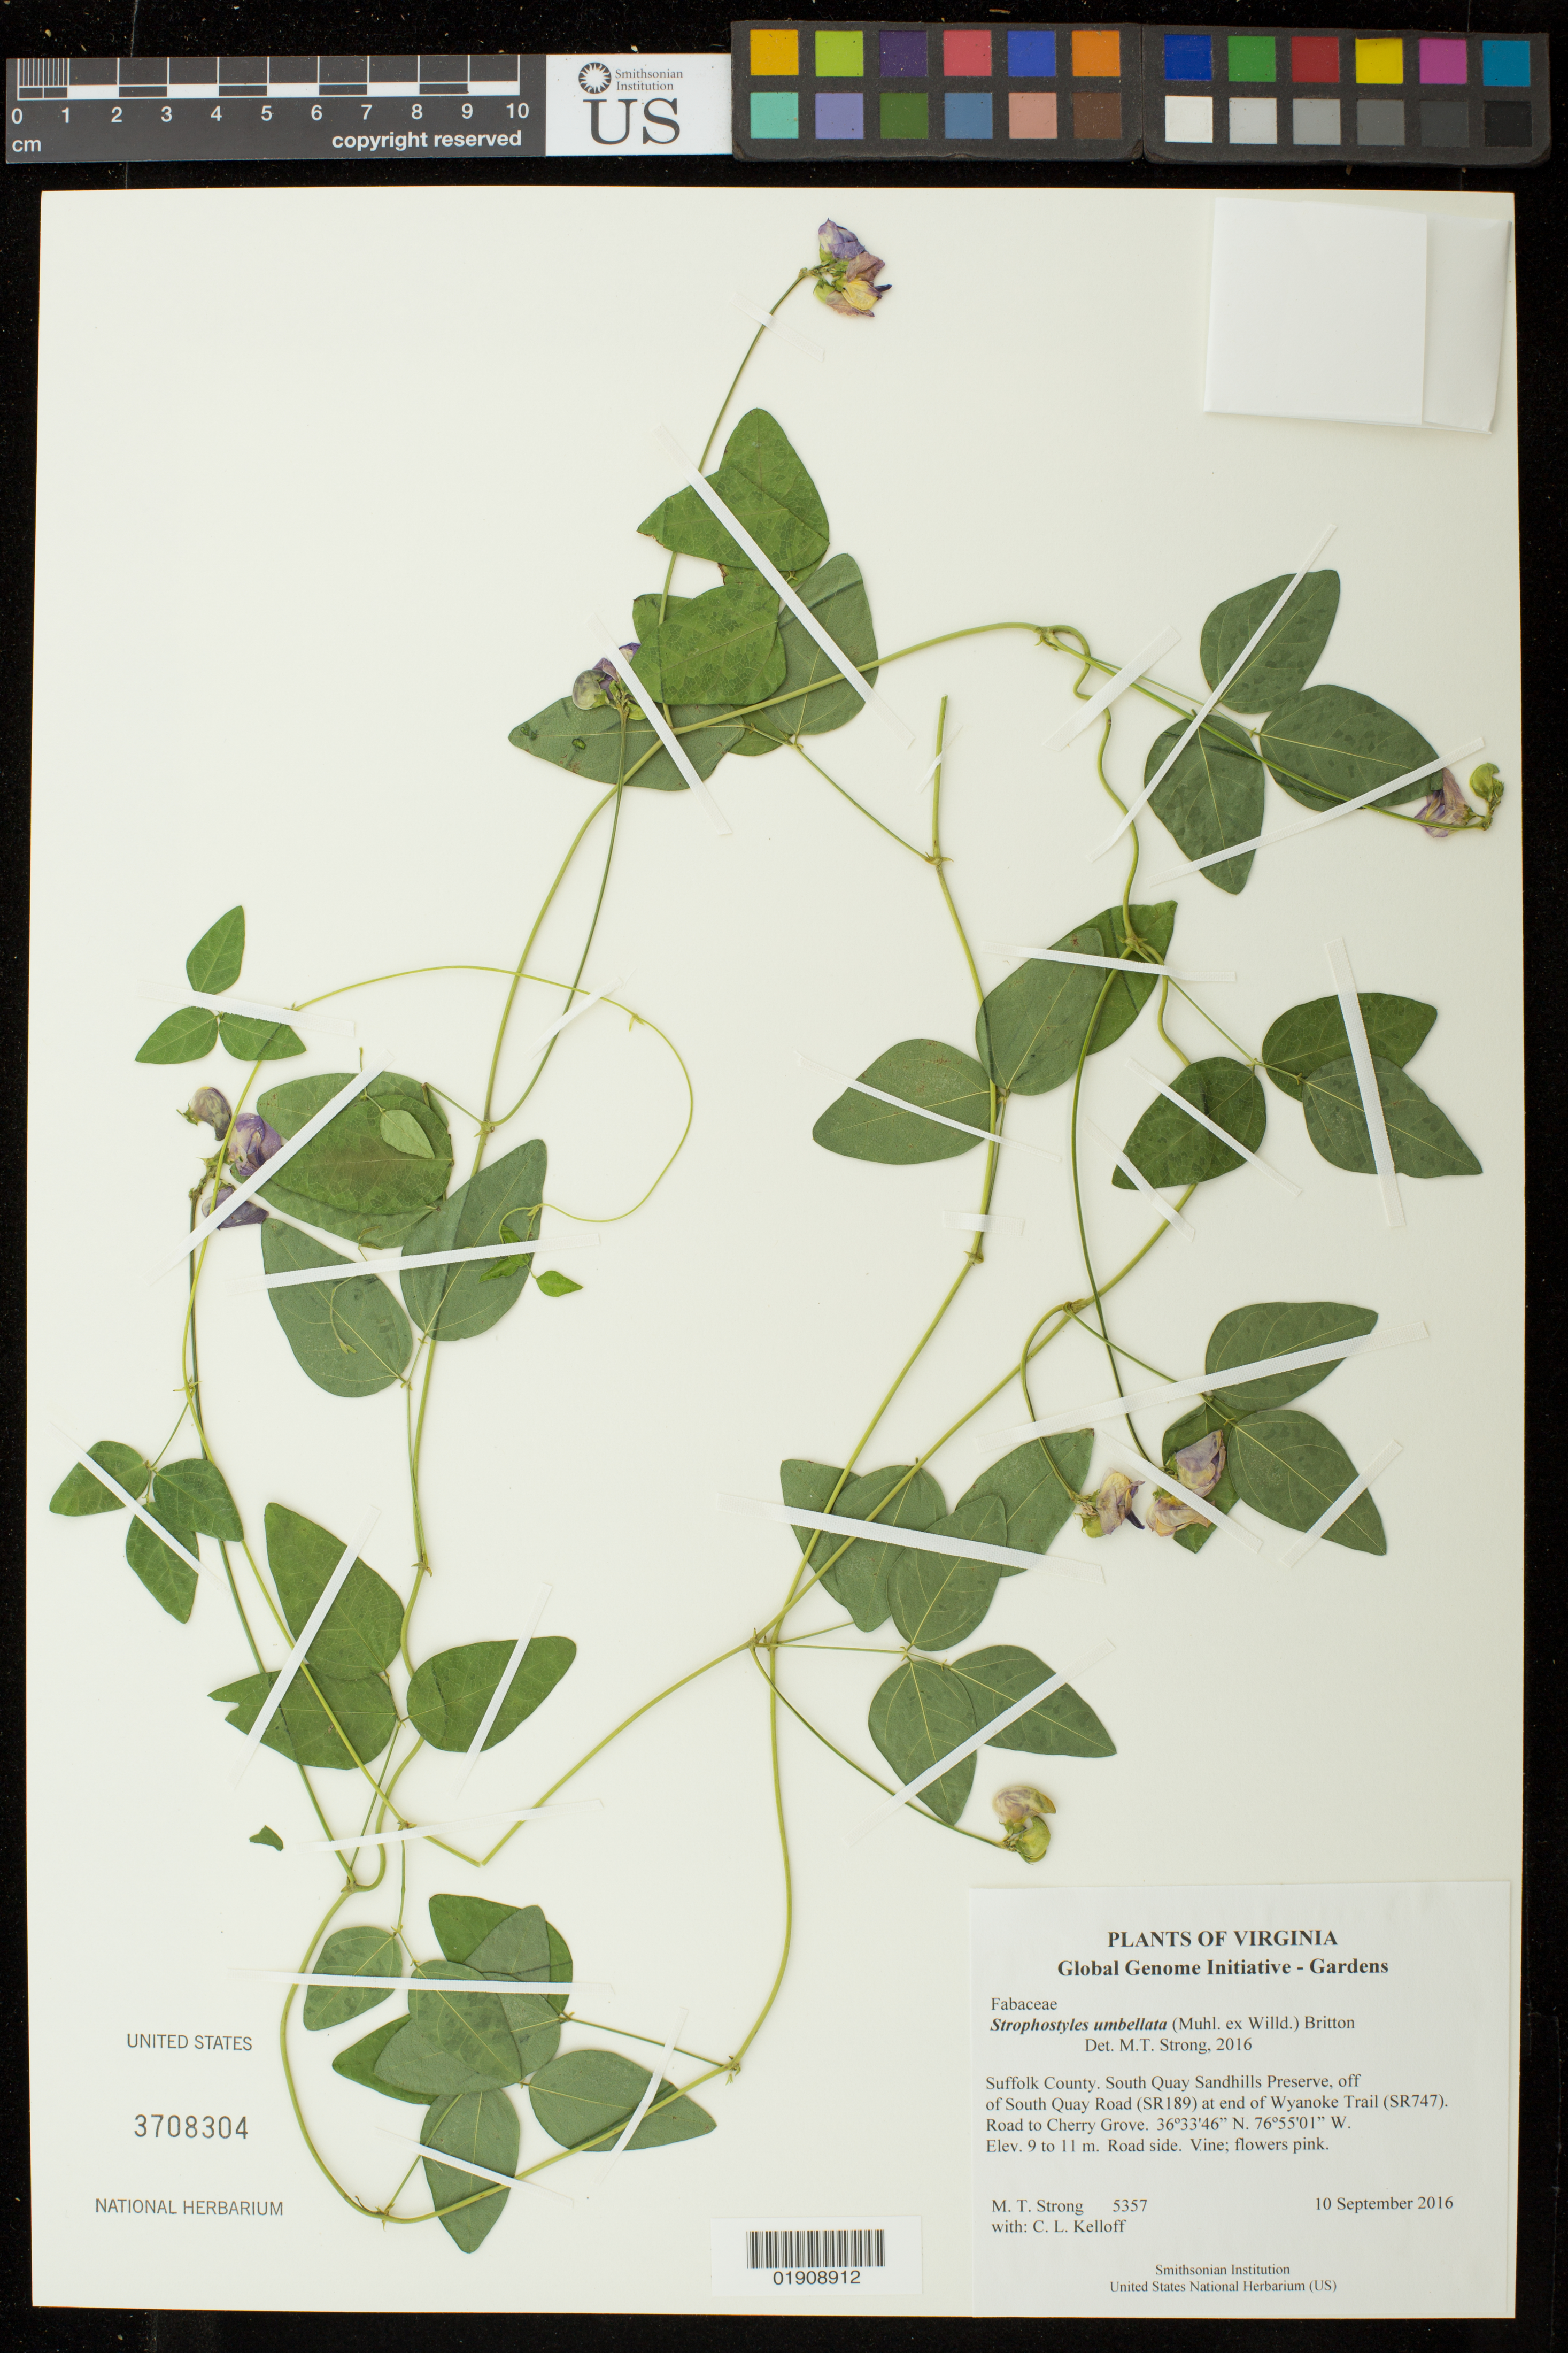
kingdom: Plantae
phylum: Tracheophyta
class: Magnoliopsida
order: Fabales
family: Fabaceae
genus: Strophostyles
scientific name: Strophostyles umbellata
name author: (Muhl. ex Willd.) Britton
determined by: Strong, Mark T., (BOT), Smithsonian Institution - National Museum of Natural History (UNITED STATES)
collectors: M. T. Strong & C. L. Kelloff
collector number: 5357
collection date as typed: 10 September 2016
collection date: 2016-09-10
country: United States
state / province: Virginia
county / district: City of Suffolk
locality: South Quay Sandhills Preserve. Off of South Quay Road (SR189) at end of Wyanoke Trail (SR747). Road to Cherry Grove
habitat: Road side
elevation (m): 9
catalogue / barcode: US 3708304